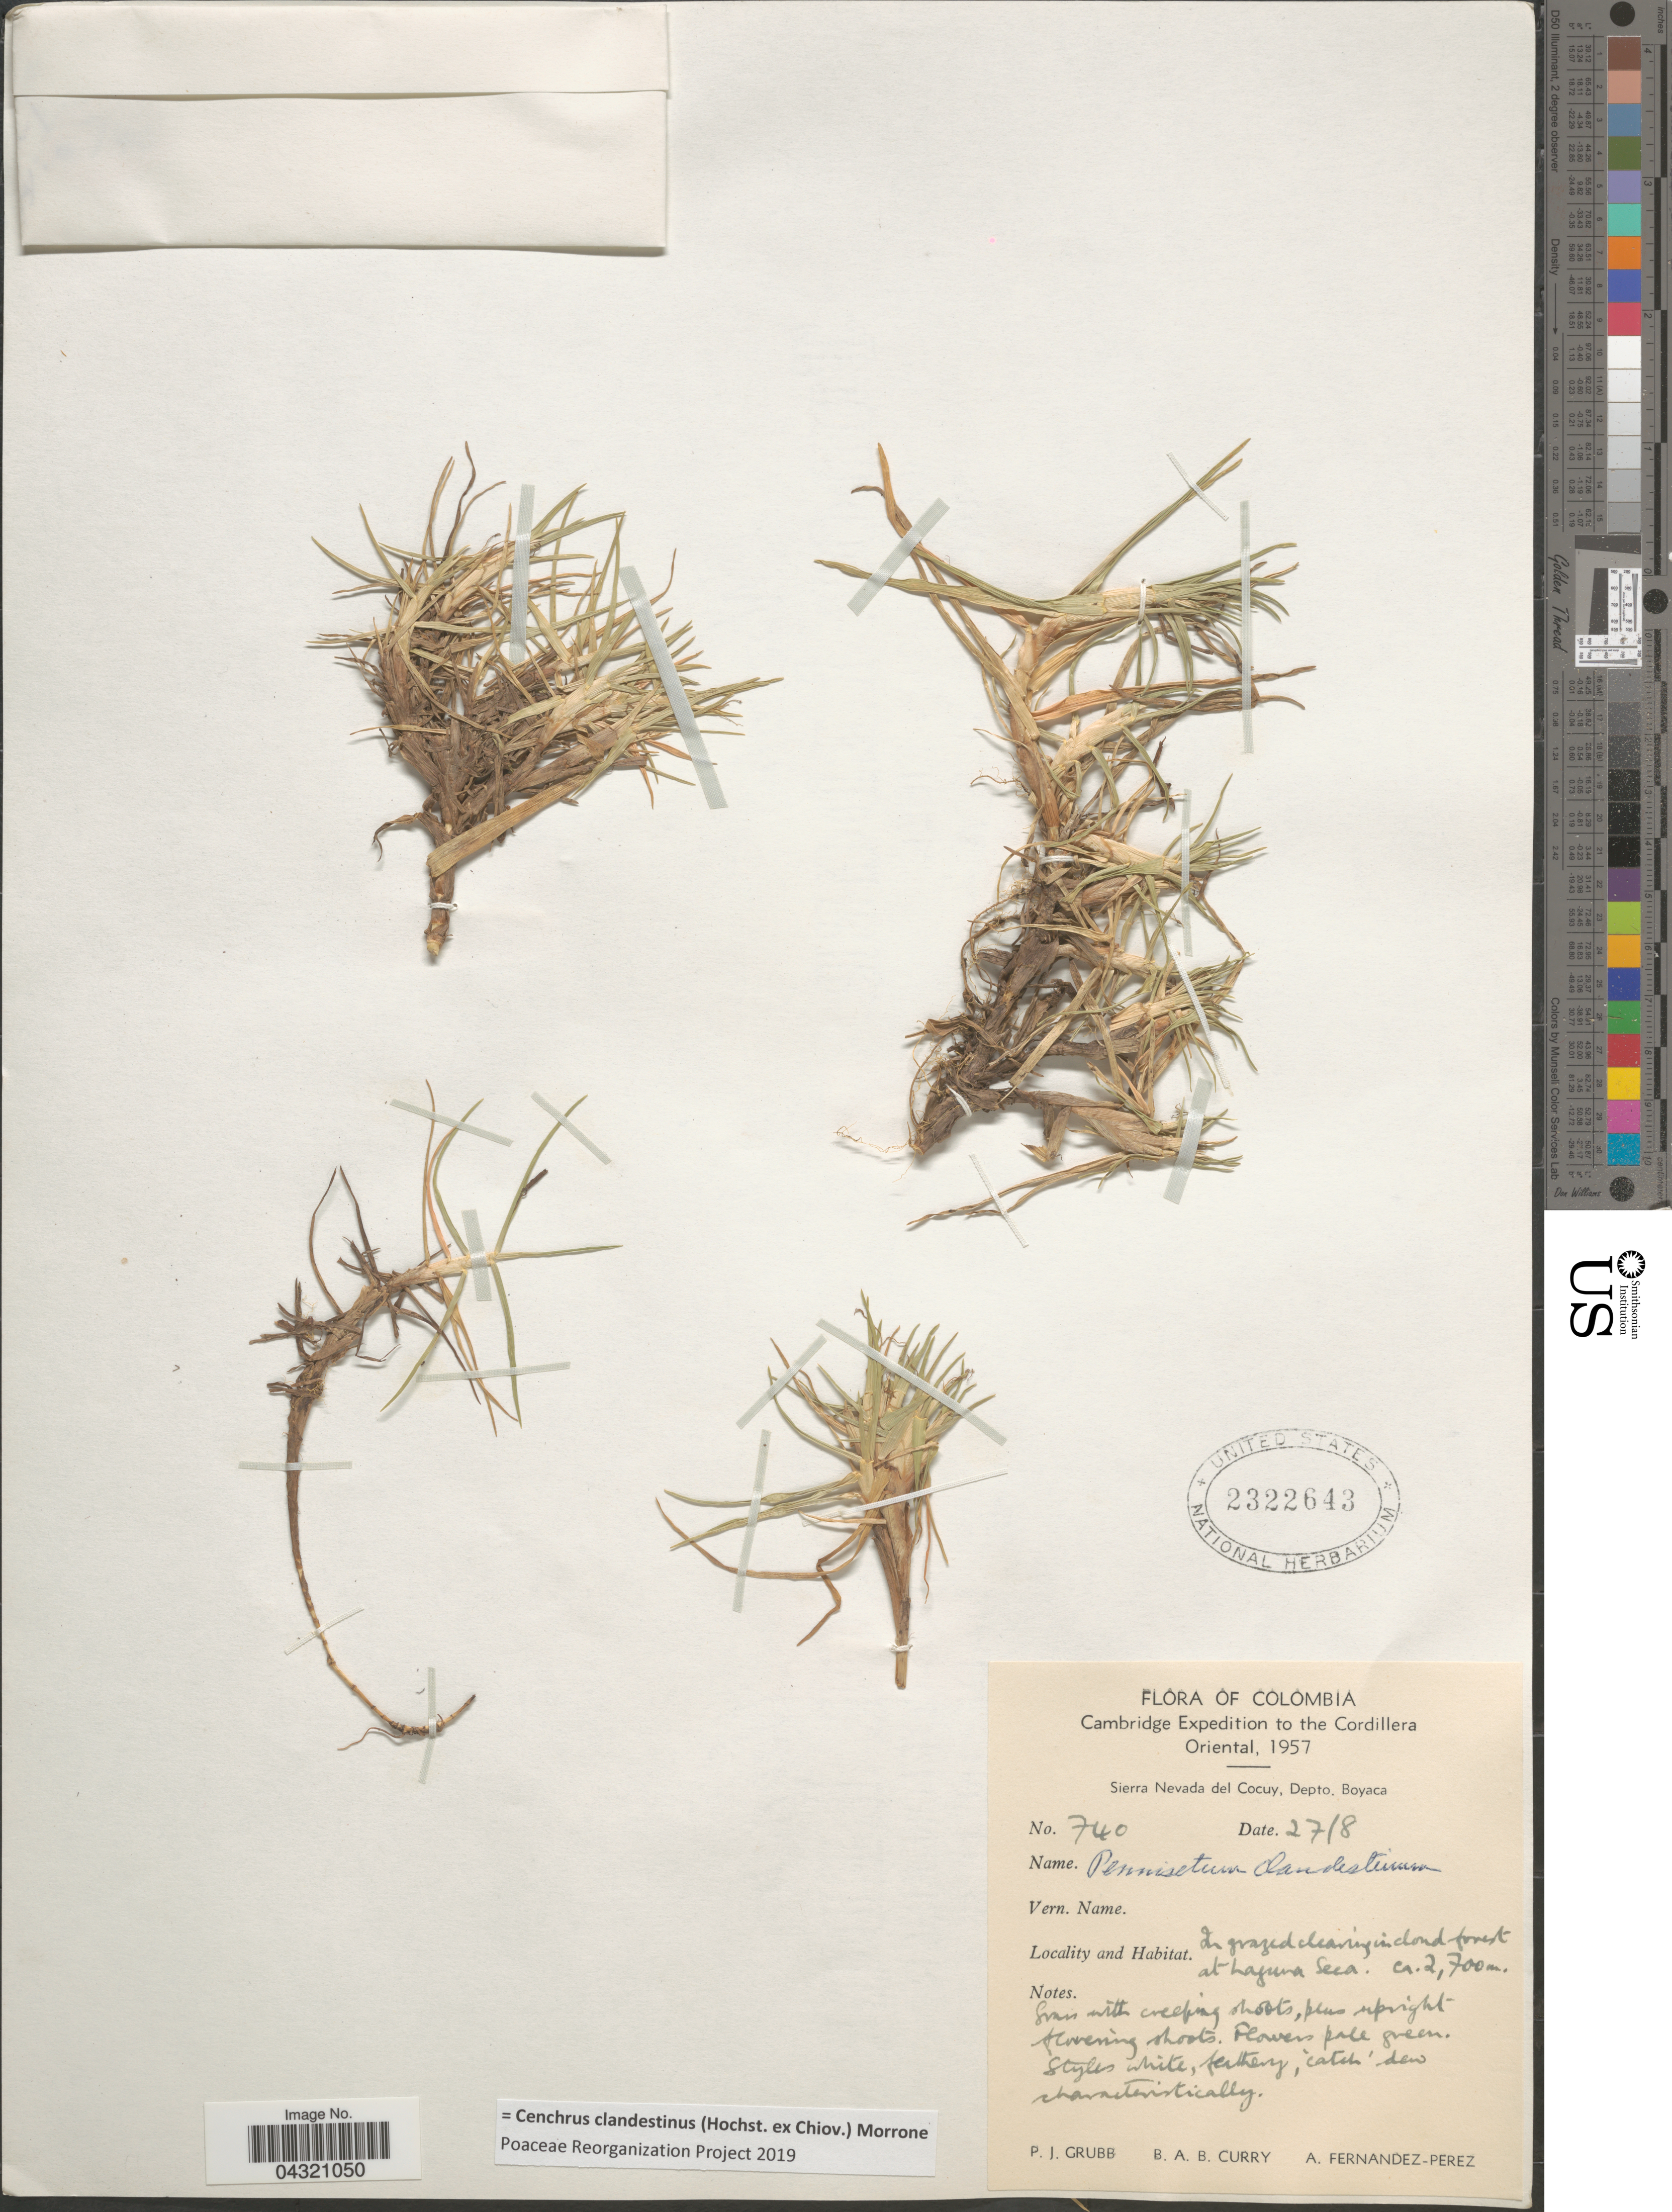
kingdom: Plantae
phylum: Tracheophyta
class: Liliopsida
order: Poales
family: Poaceae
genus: Cenchrus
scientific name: Cenchrus clandestinus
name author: (Hochst. & Chiov.) Morrone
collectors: P. J. Grubb, B. A. B. Curry & A. Fernández-Pérez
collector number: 740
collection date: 1957-08-27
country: Colombia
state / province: Boyacá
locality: Cambridge Expedition to the Cordillera Oriental, 1957. Sierra Nevada del Cocuy, Depto. Boyaca. At Laguna Seca.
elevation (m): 2700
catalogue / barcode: US 2322643